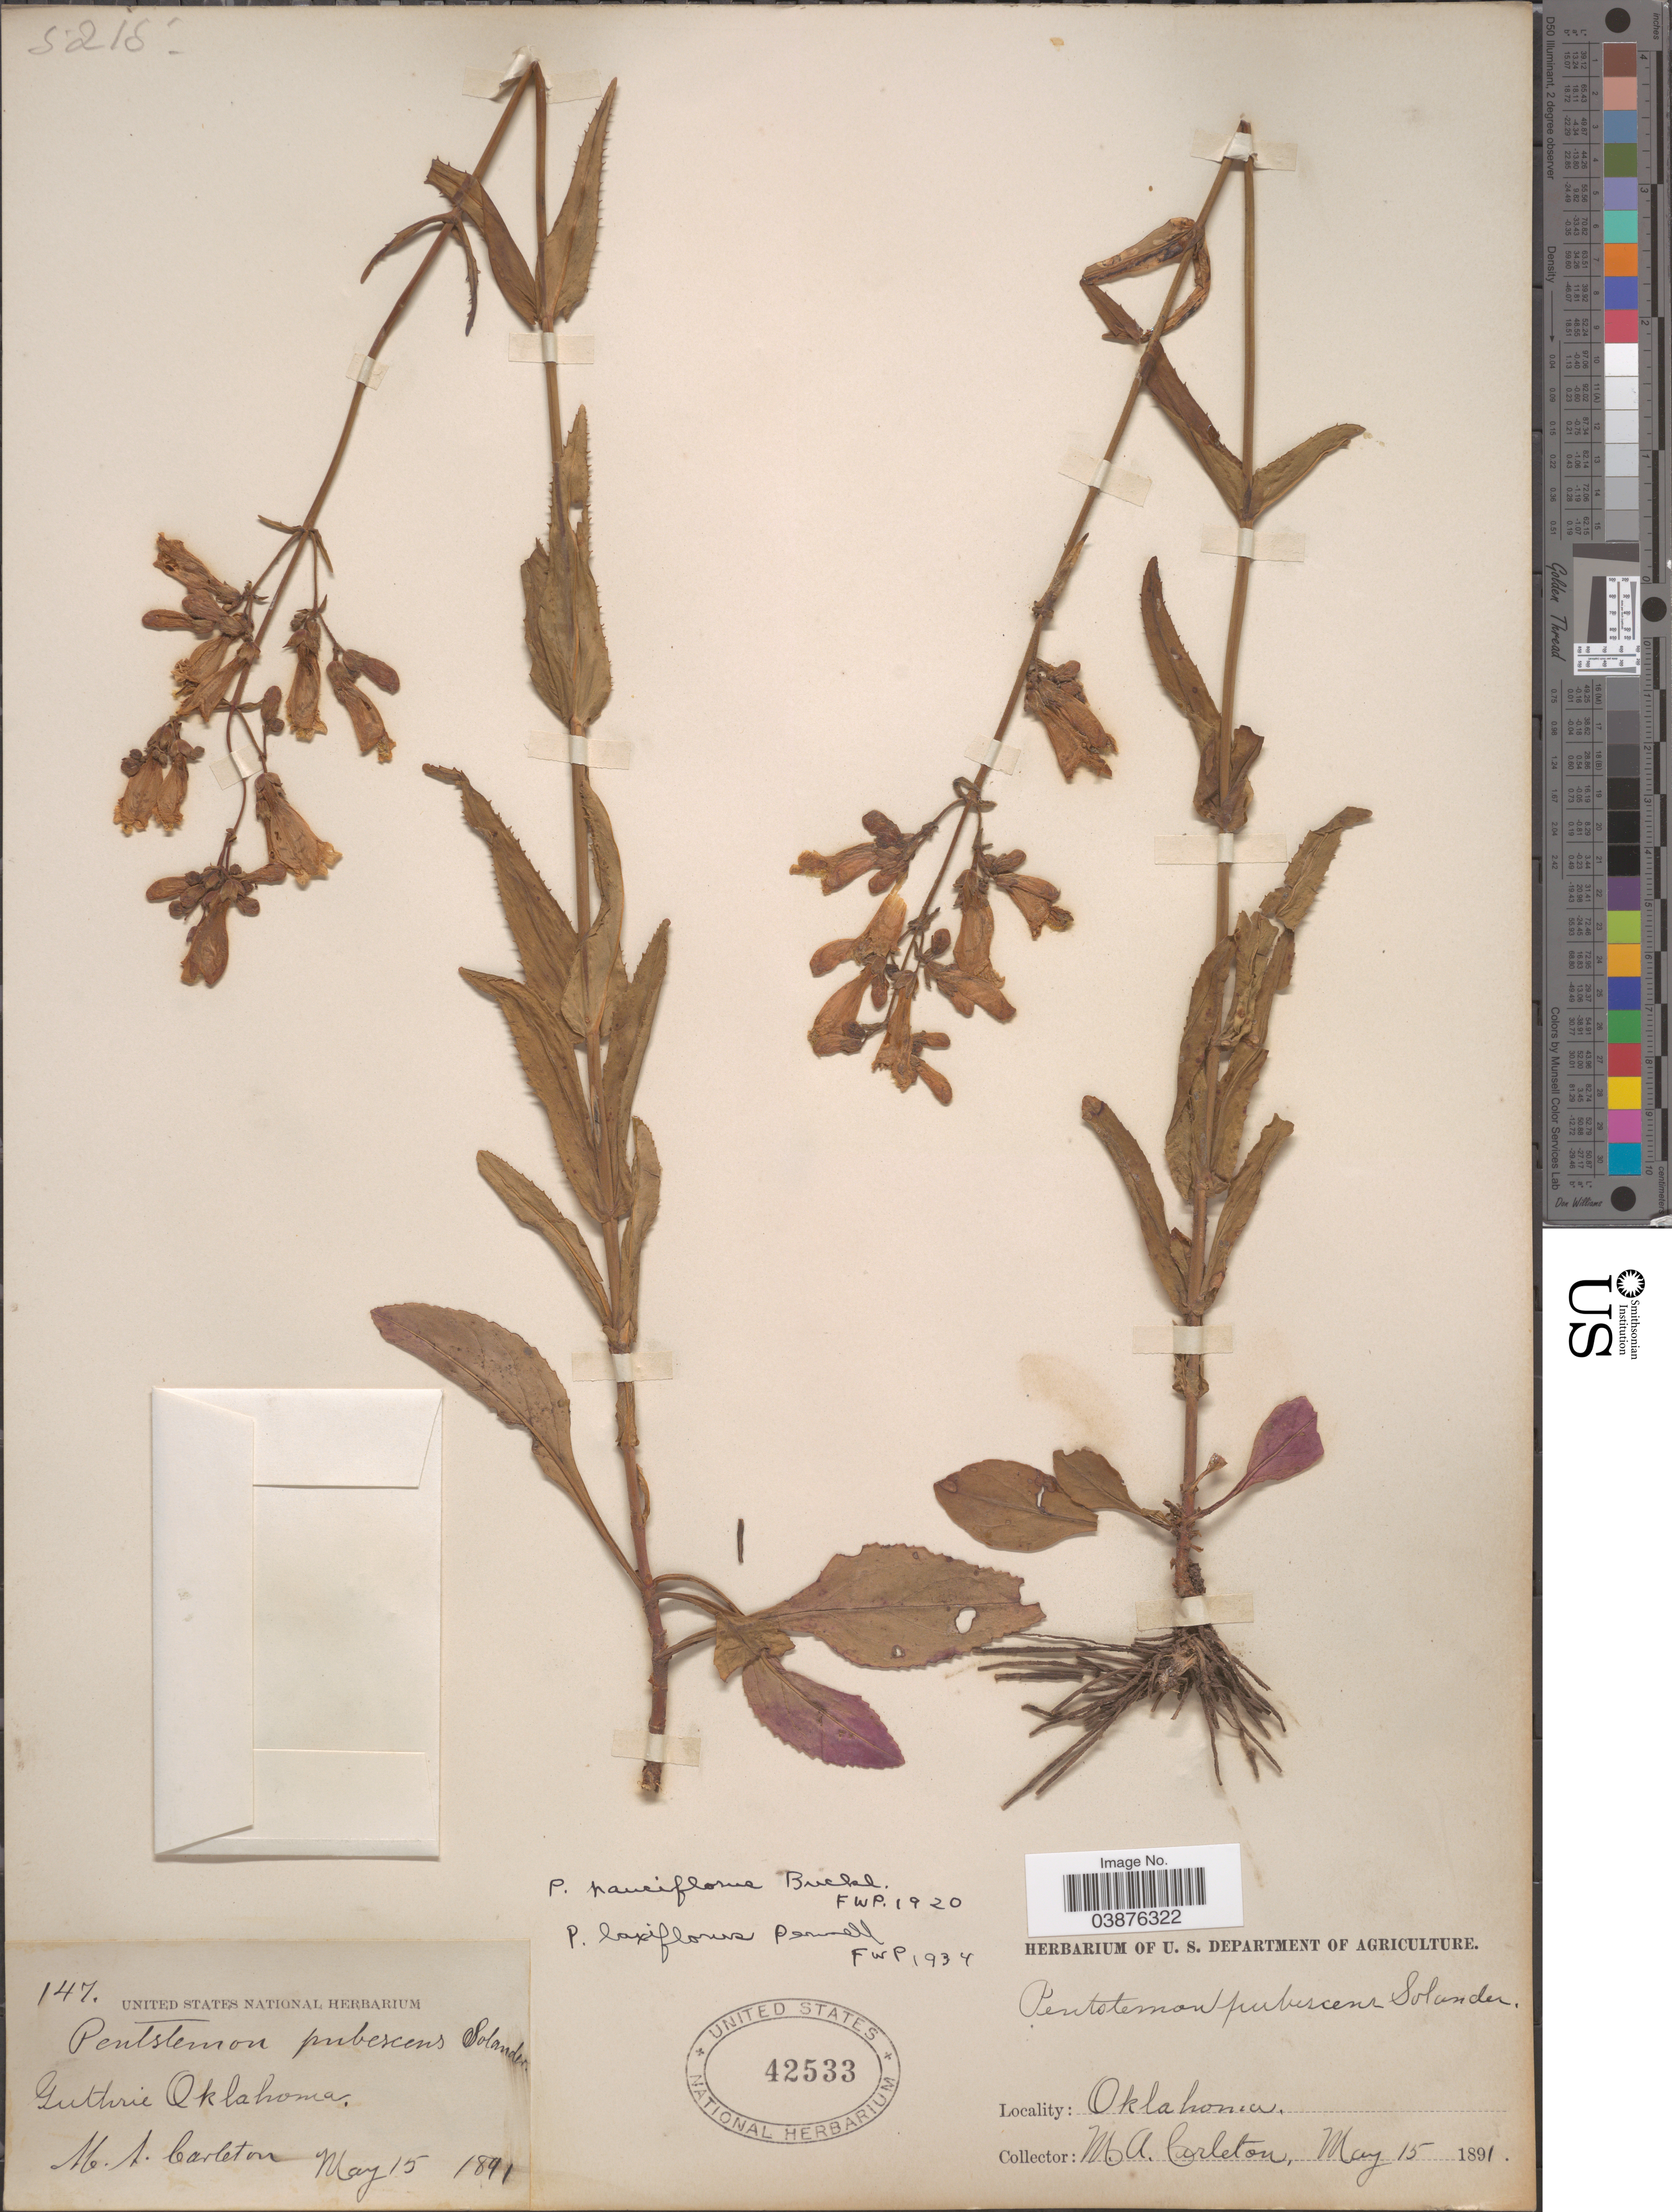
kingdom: Plantae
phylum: Tracheophyta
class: Magnoliopsida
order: Lamiales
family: Plantaginaceae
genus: Penstemon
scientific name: Penstemon laxiflorus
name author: Pennell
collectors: M. A. Carleton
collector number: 147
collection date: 1891-05-15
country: United States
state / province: Oklahoma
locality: Guthrie Oklahoma.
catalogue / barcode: US 42533